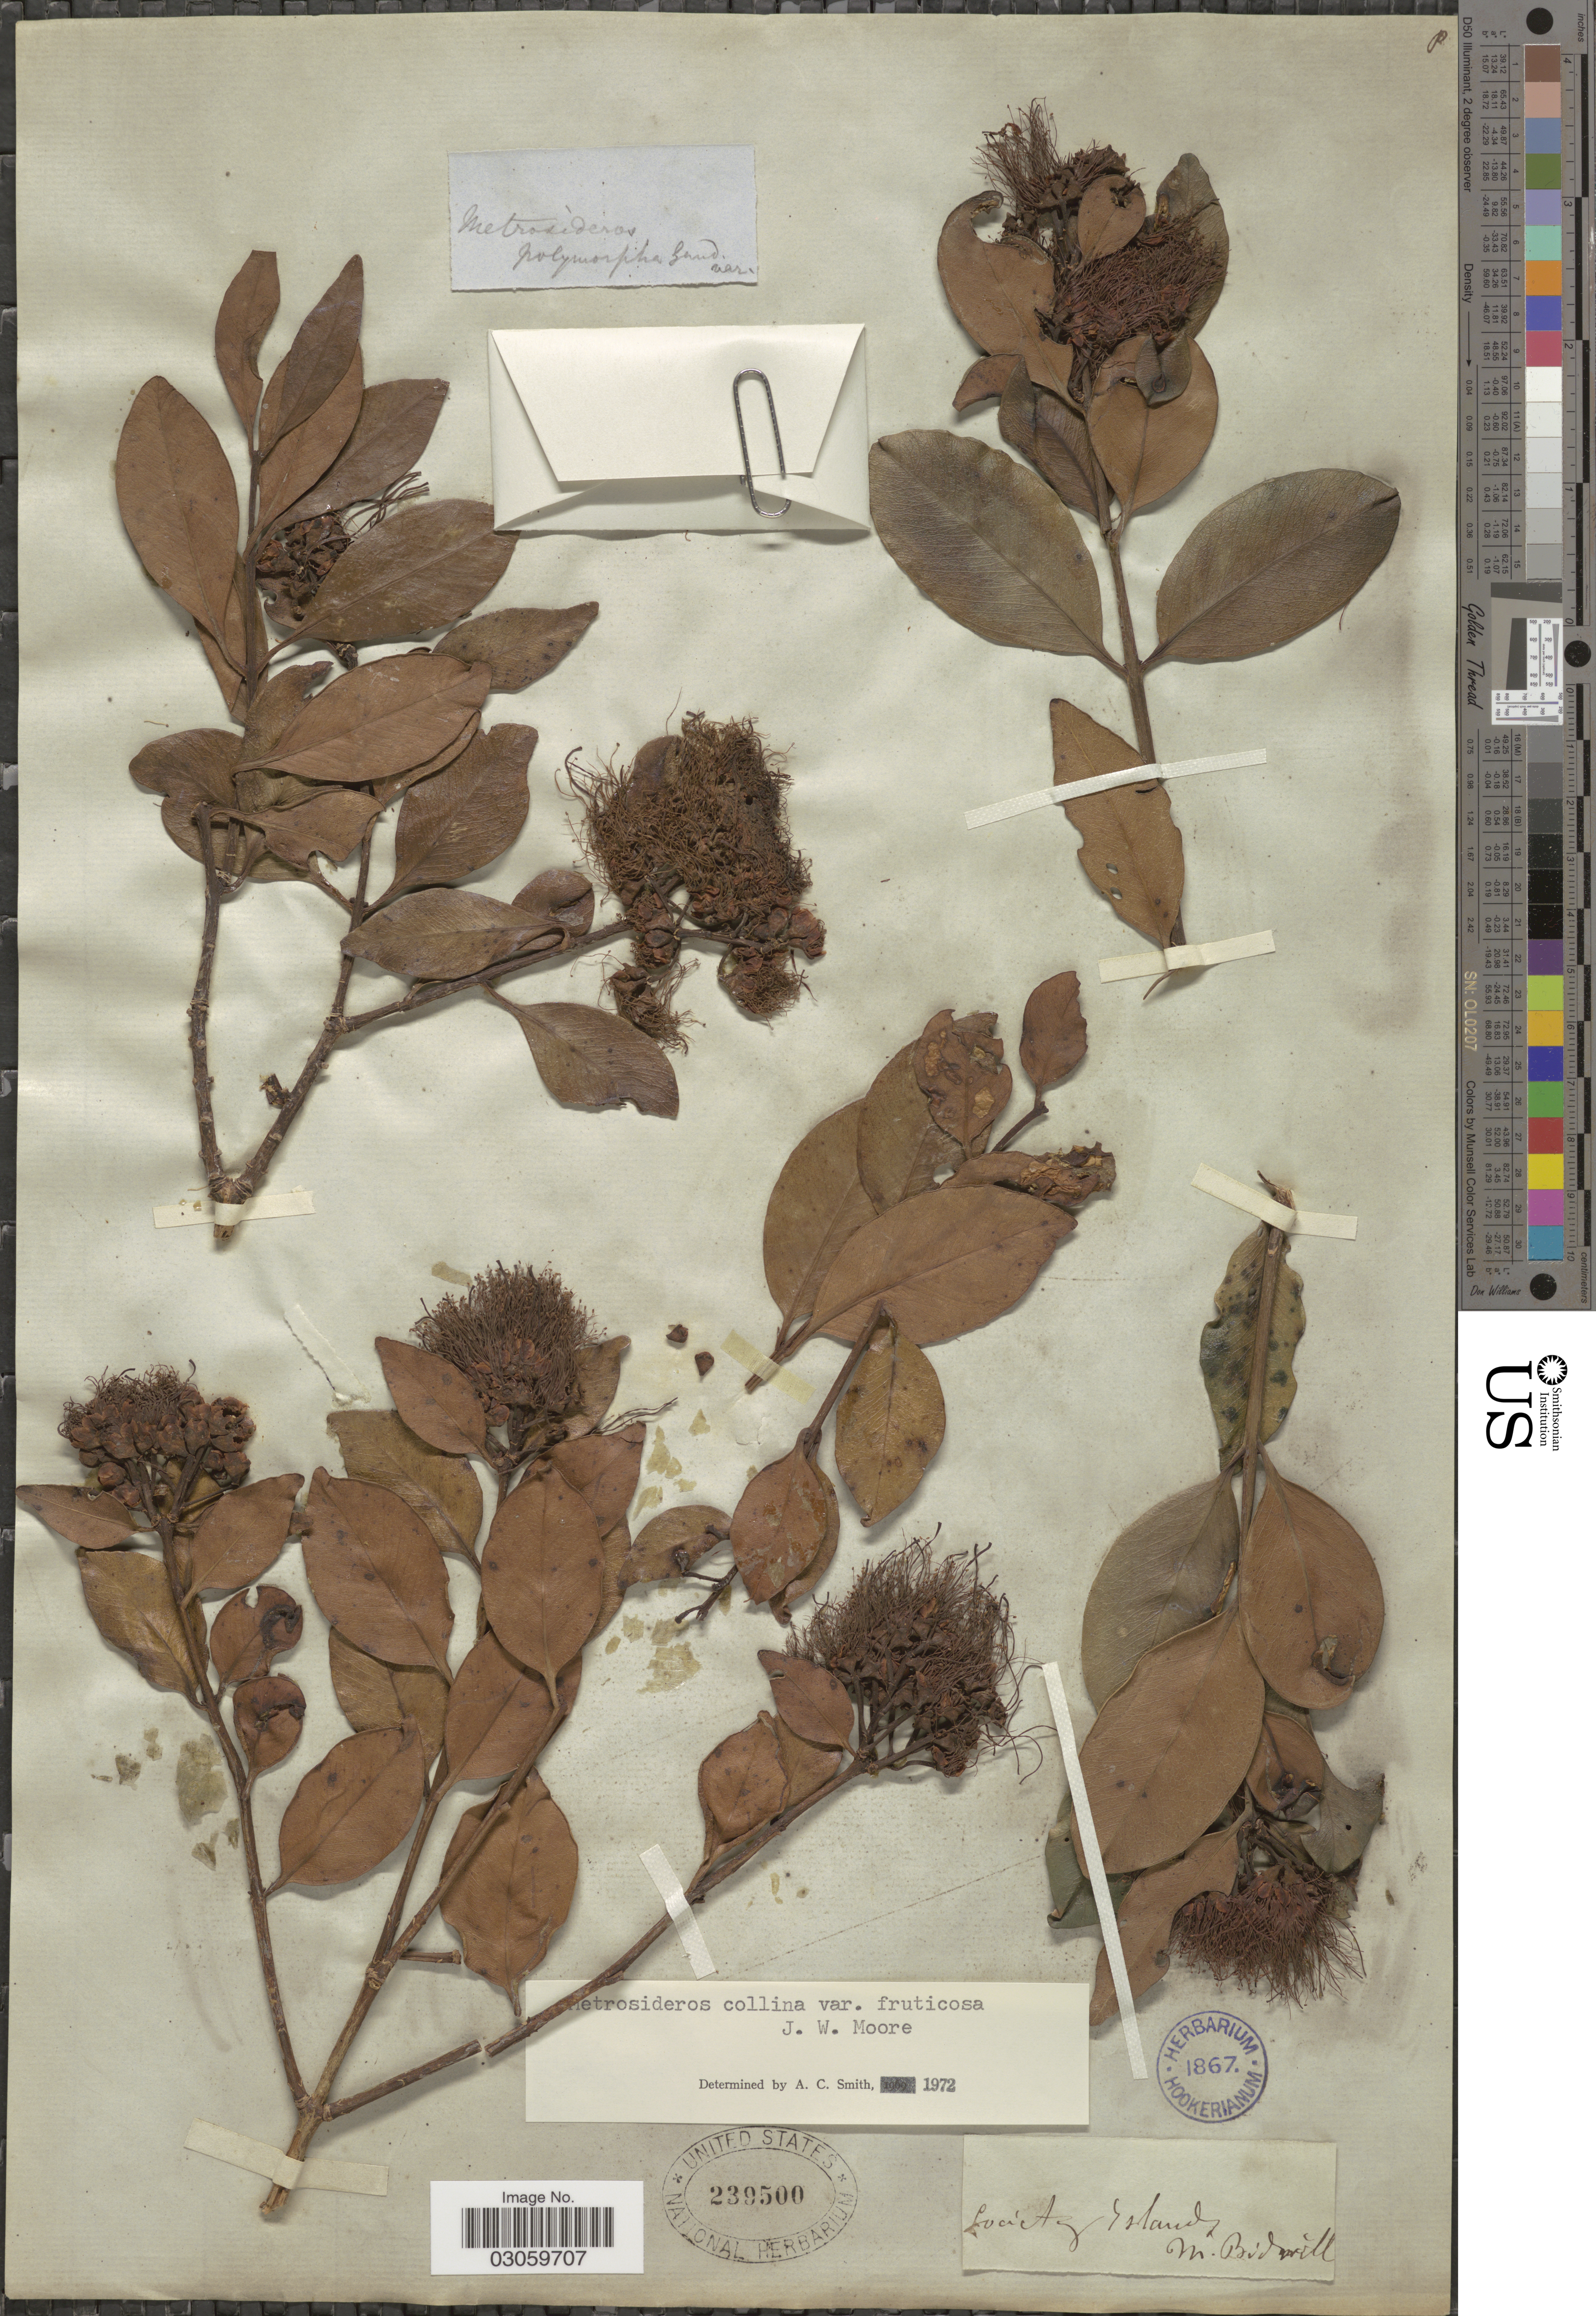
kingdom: Plantae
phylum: Tracheophyta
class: Magnoliopsida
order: Myrtales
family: Myrtaceae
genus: Metrosideros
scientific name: Metrosideros collina var. fruticosa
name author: J.W. Moore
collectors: Bidwill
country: French Polynesia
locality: Society Islands.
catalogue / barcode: US 239500